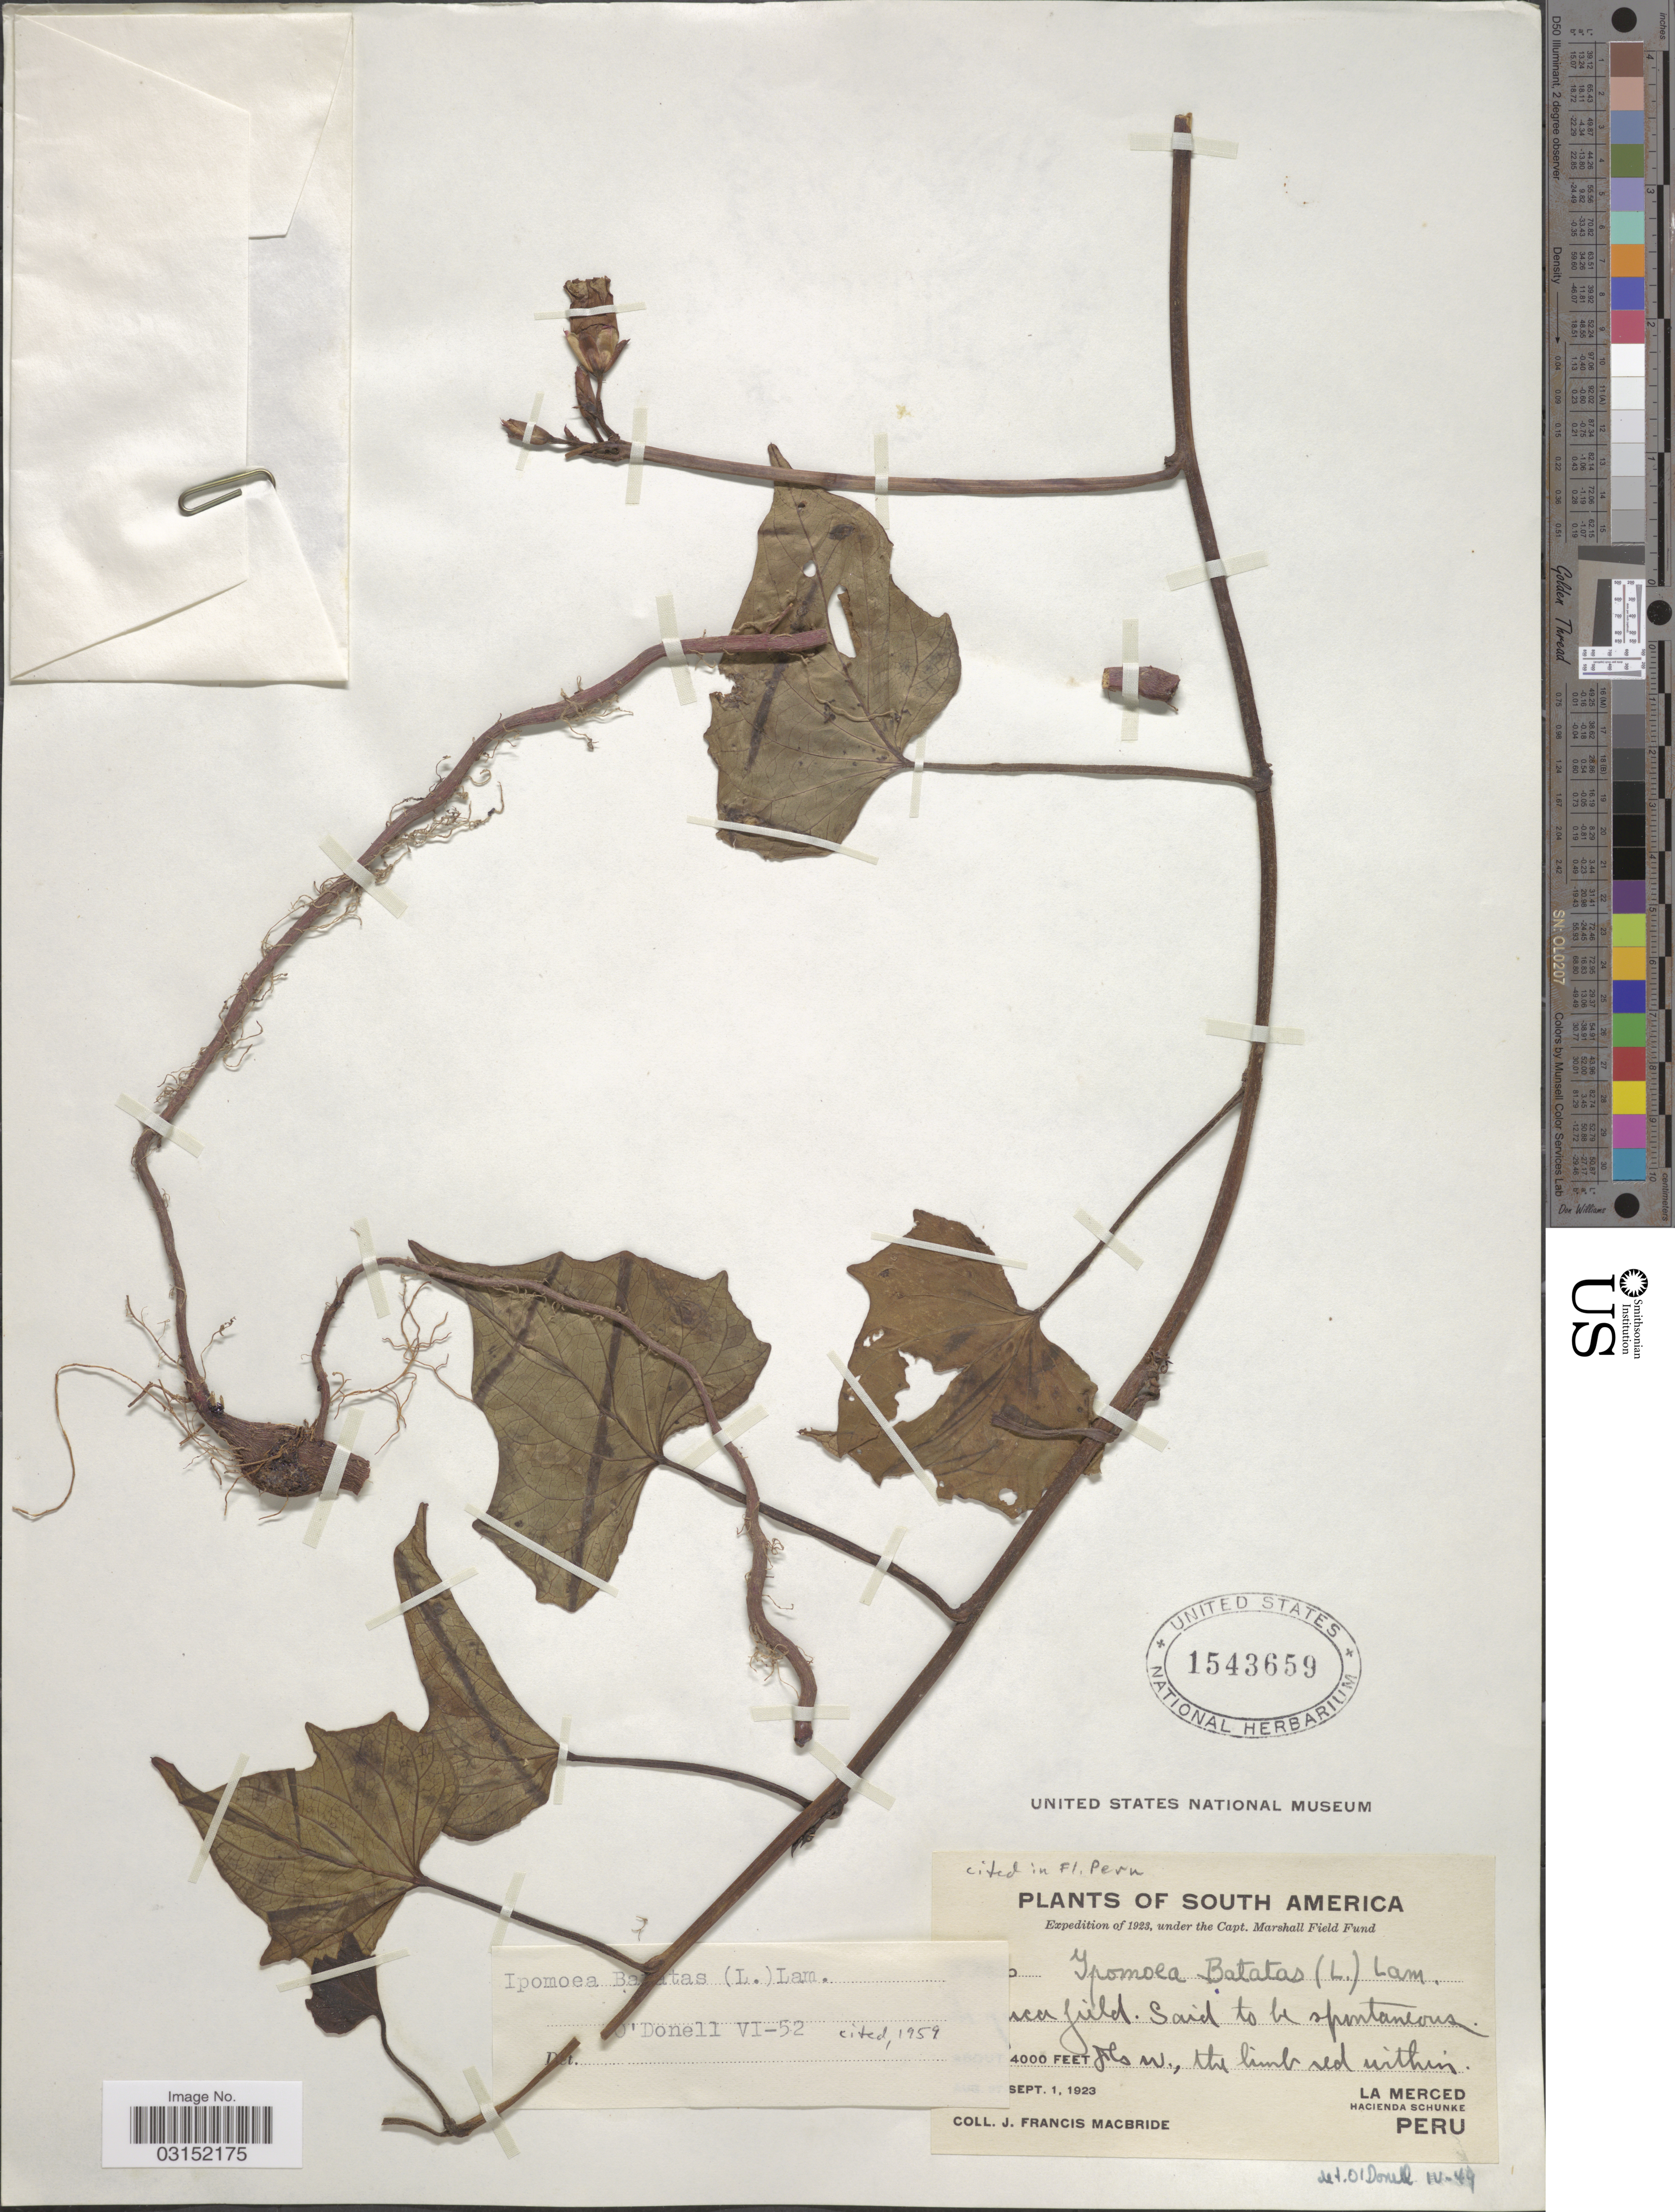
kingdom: Plantae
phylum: Tracheophyta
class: Magnoliopsida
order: Solanales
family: Convolvulaceae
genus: Ipomoea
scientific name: Ipomoea batatas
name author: (L.) Lam.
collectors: J. F. Macbride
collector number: !0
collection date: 1923-09-01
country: Peru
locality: La Merced, Hacienda Schunke.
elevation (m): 1219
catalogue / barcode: US 1543659